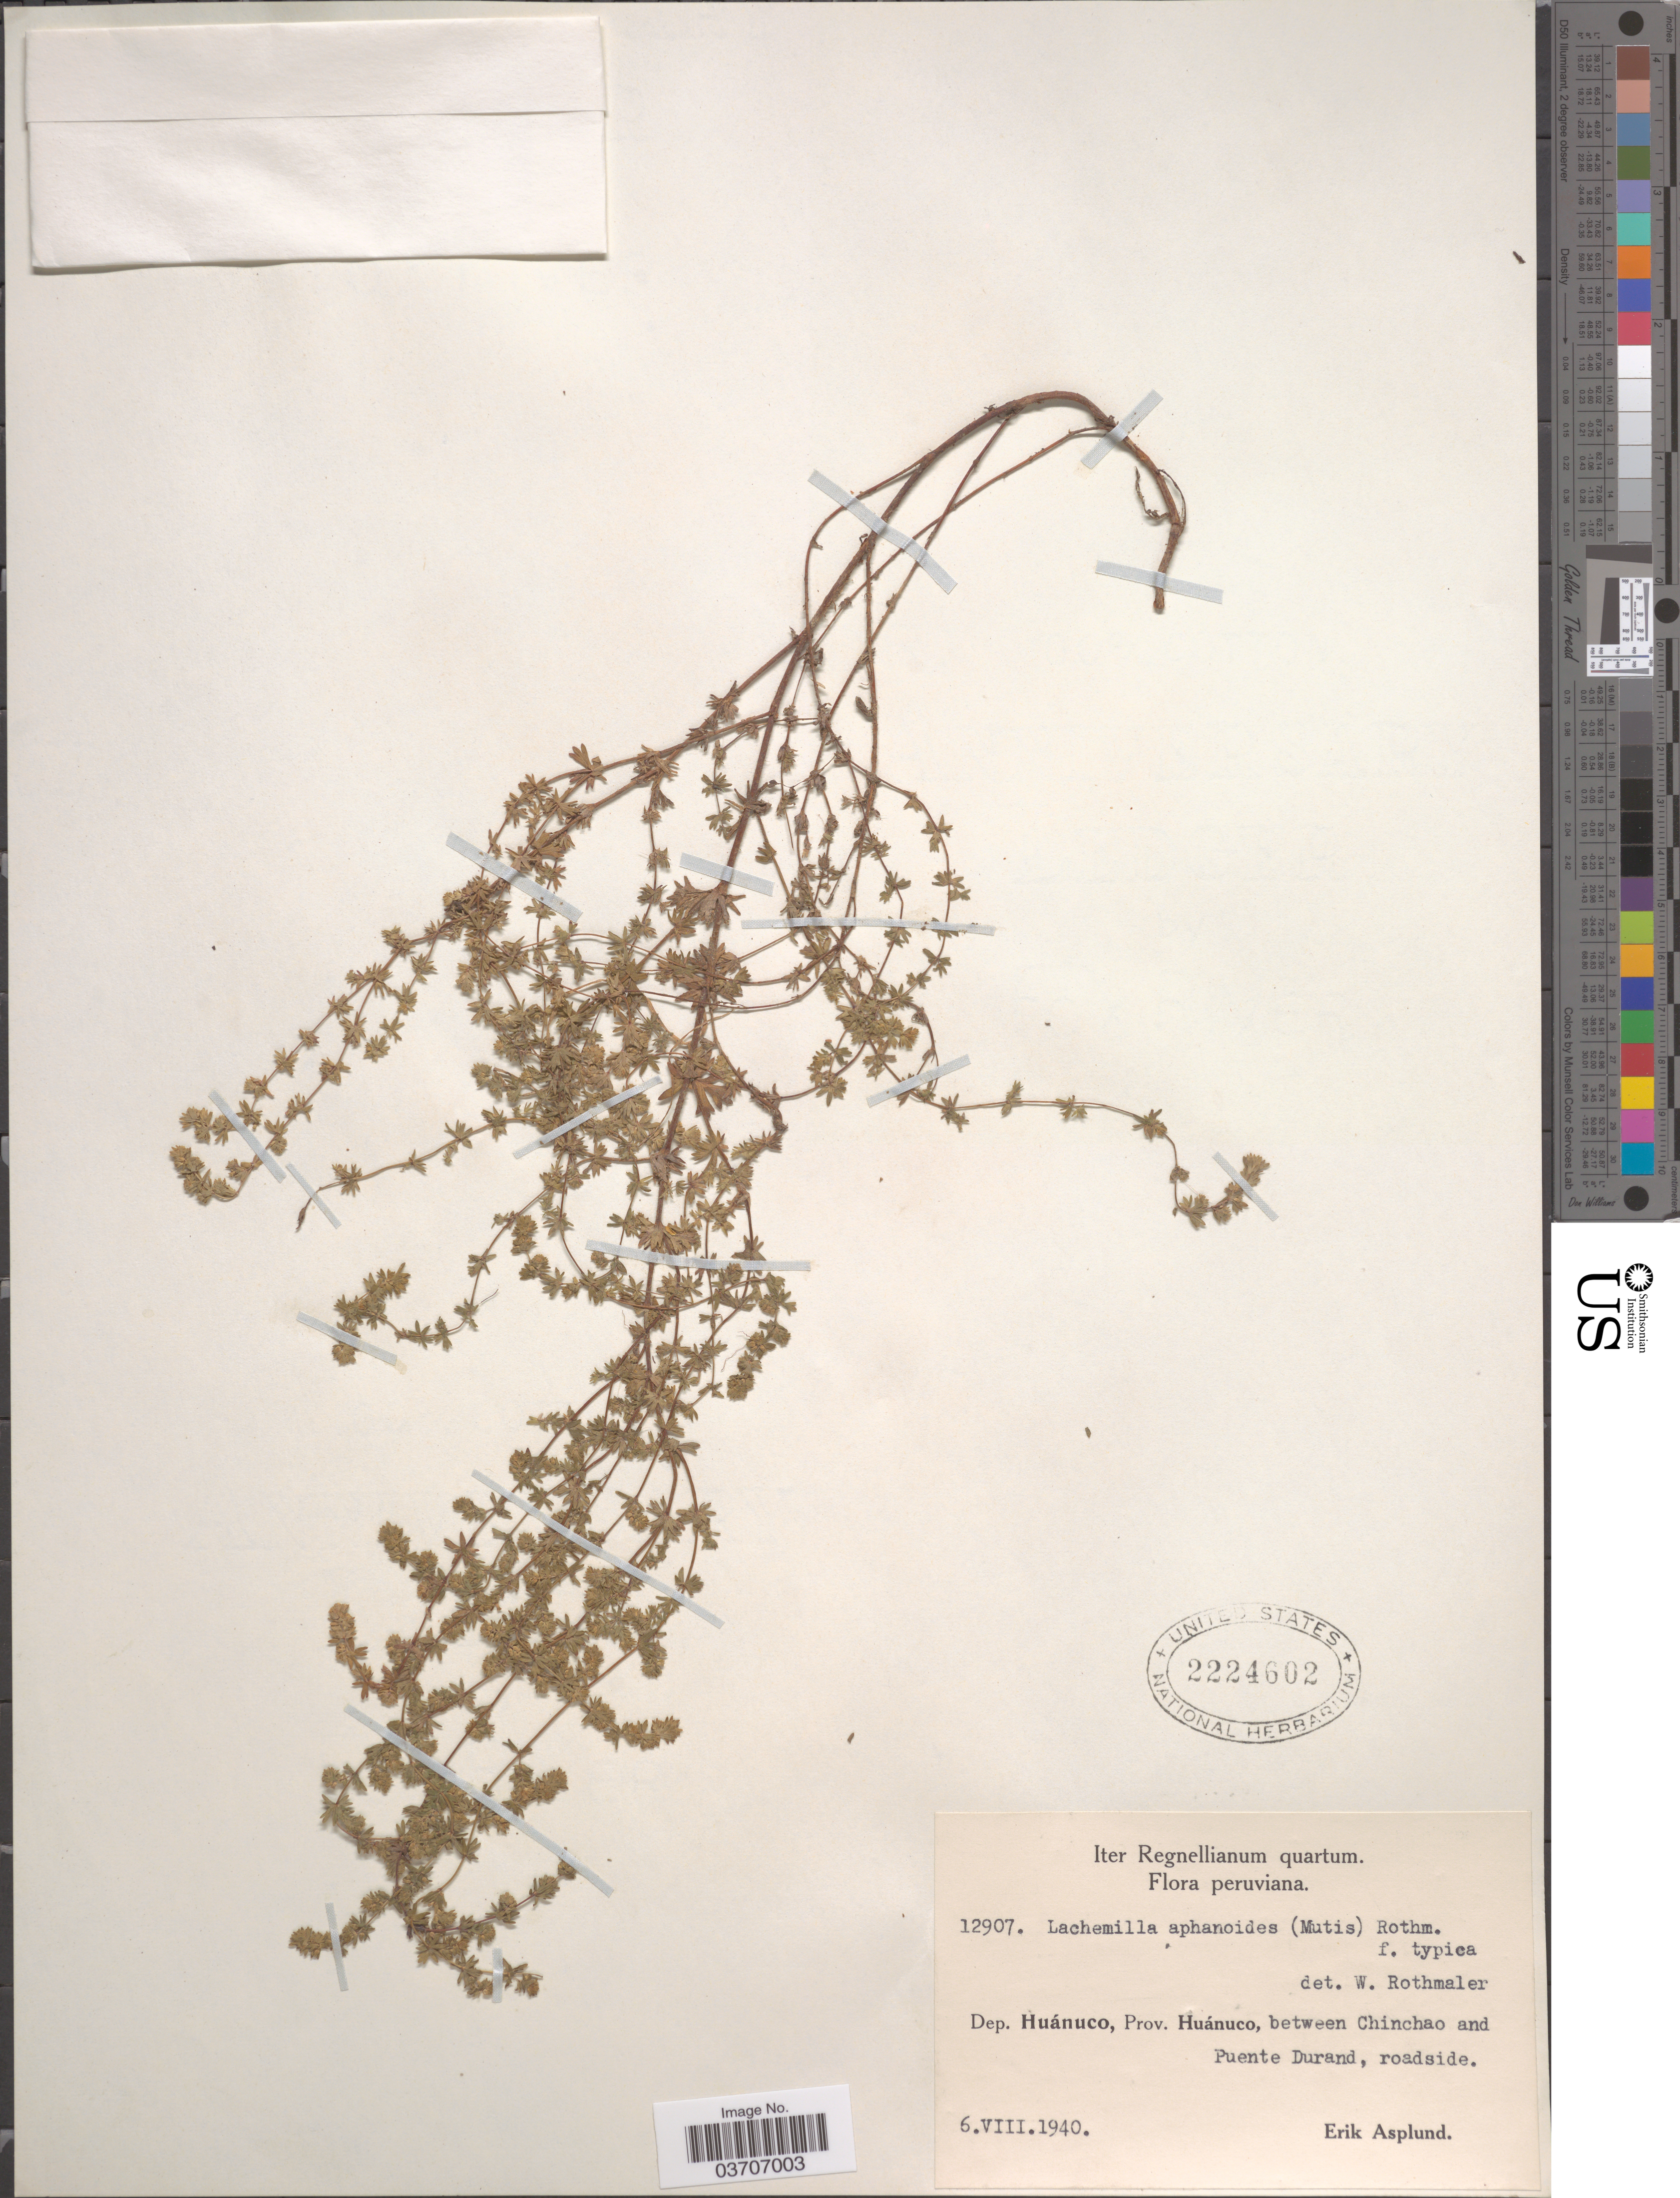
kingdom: Plantae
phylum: Tracheophyta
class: Magnoliopsida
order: Rosales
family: Rosaceae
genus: Lachemilla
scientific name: Lachemilla aphanoides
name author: (Mutis ex L. f.) Rothm.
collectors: E. Asplund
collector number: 12907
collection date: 1940-08-06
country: Peru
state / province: Huánuco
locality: Dep. Huánuco, between Chinchao and Puente Durand.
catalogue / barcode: US 2224602